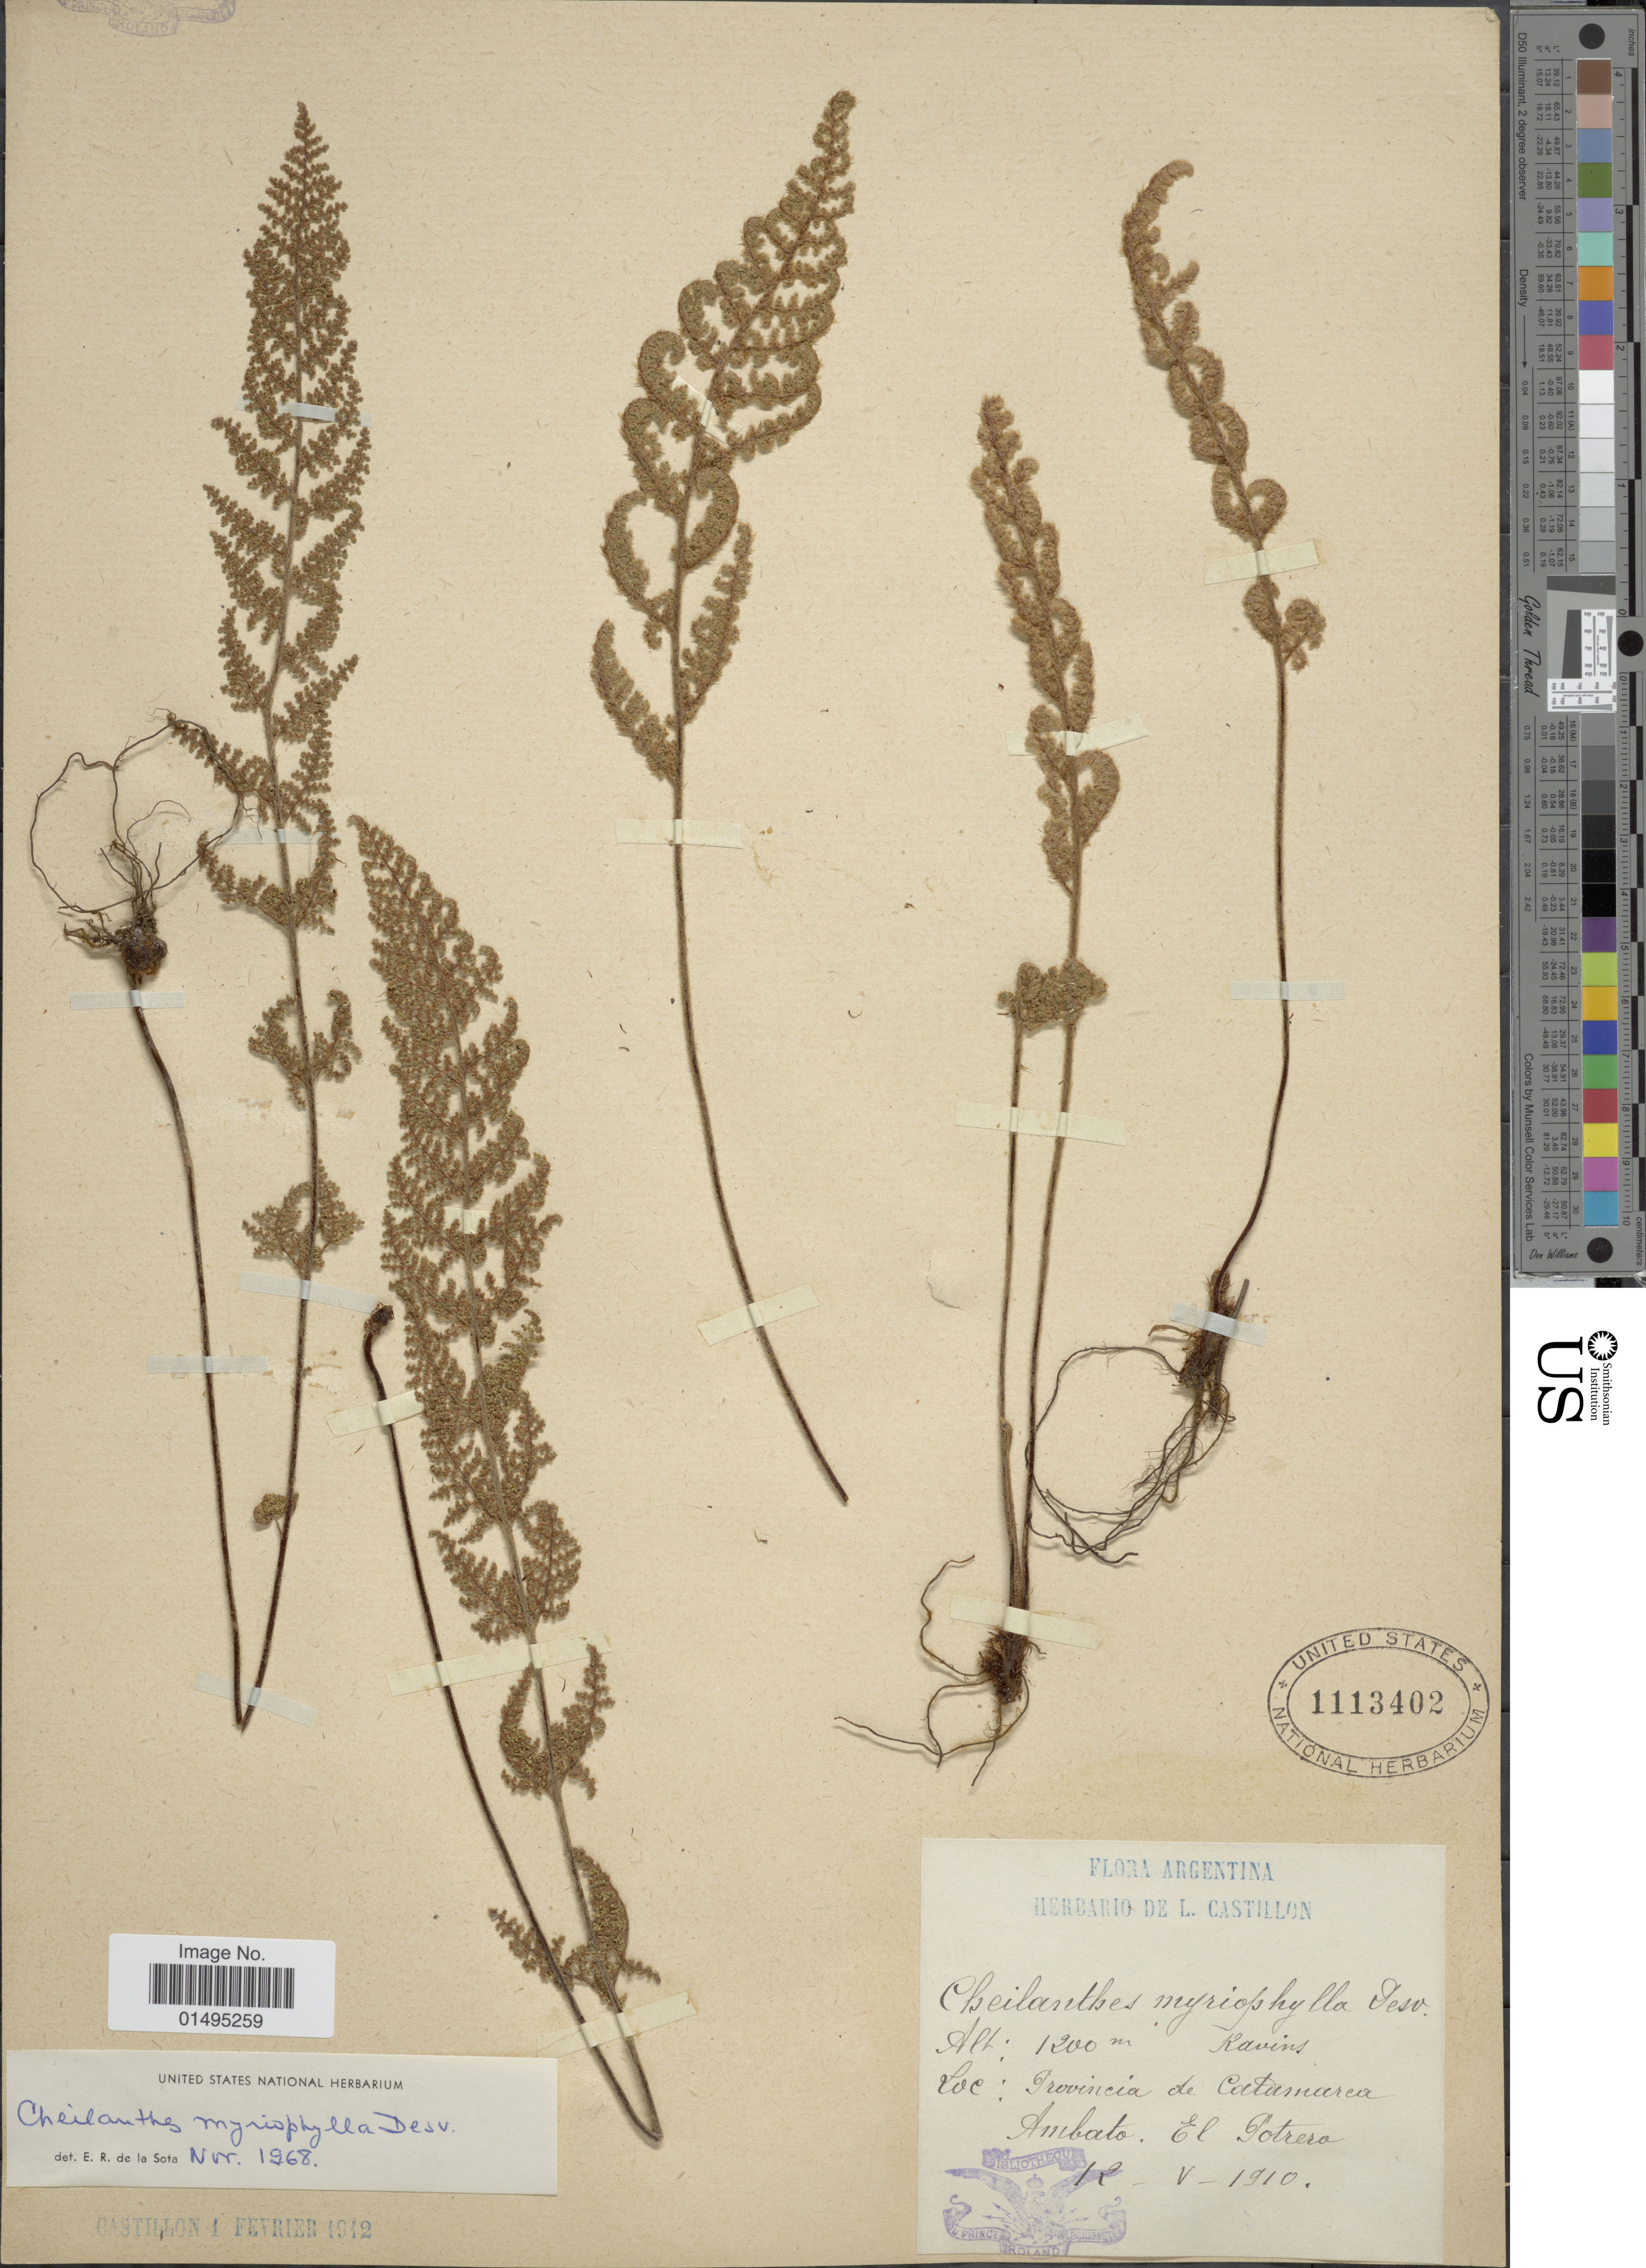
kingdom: Plantae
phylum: Tracheophyta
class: Polypodiopsida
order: Polypodiales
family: Pteridaceae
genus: Myriopteris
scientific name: Myriopteris myriophylla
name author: (Desv.) J. Sm.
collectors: L. Castillón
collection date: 1910-05-12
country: Argentina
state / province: Catamarca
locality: Argentina, Provincia de Catamarca. Ambato Potrero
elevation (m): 1200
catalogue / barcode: US 1113402